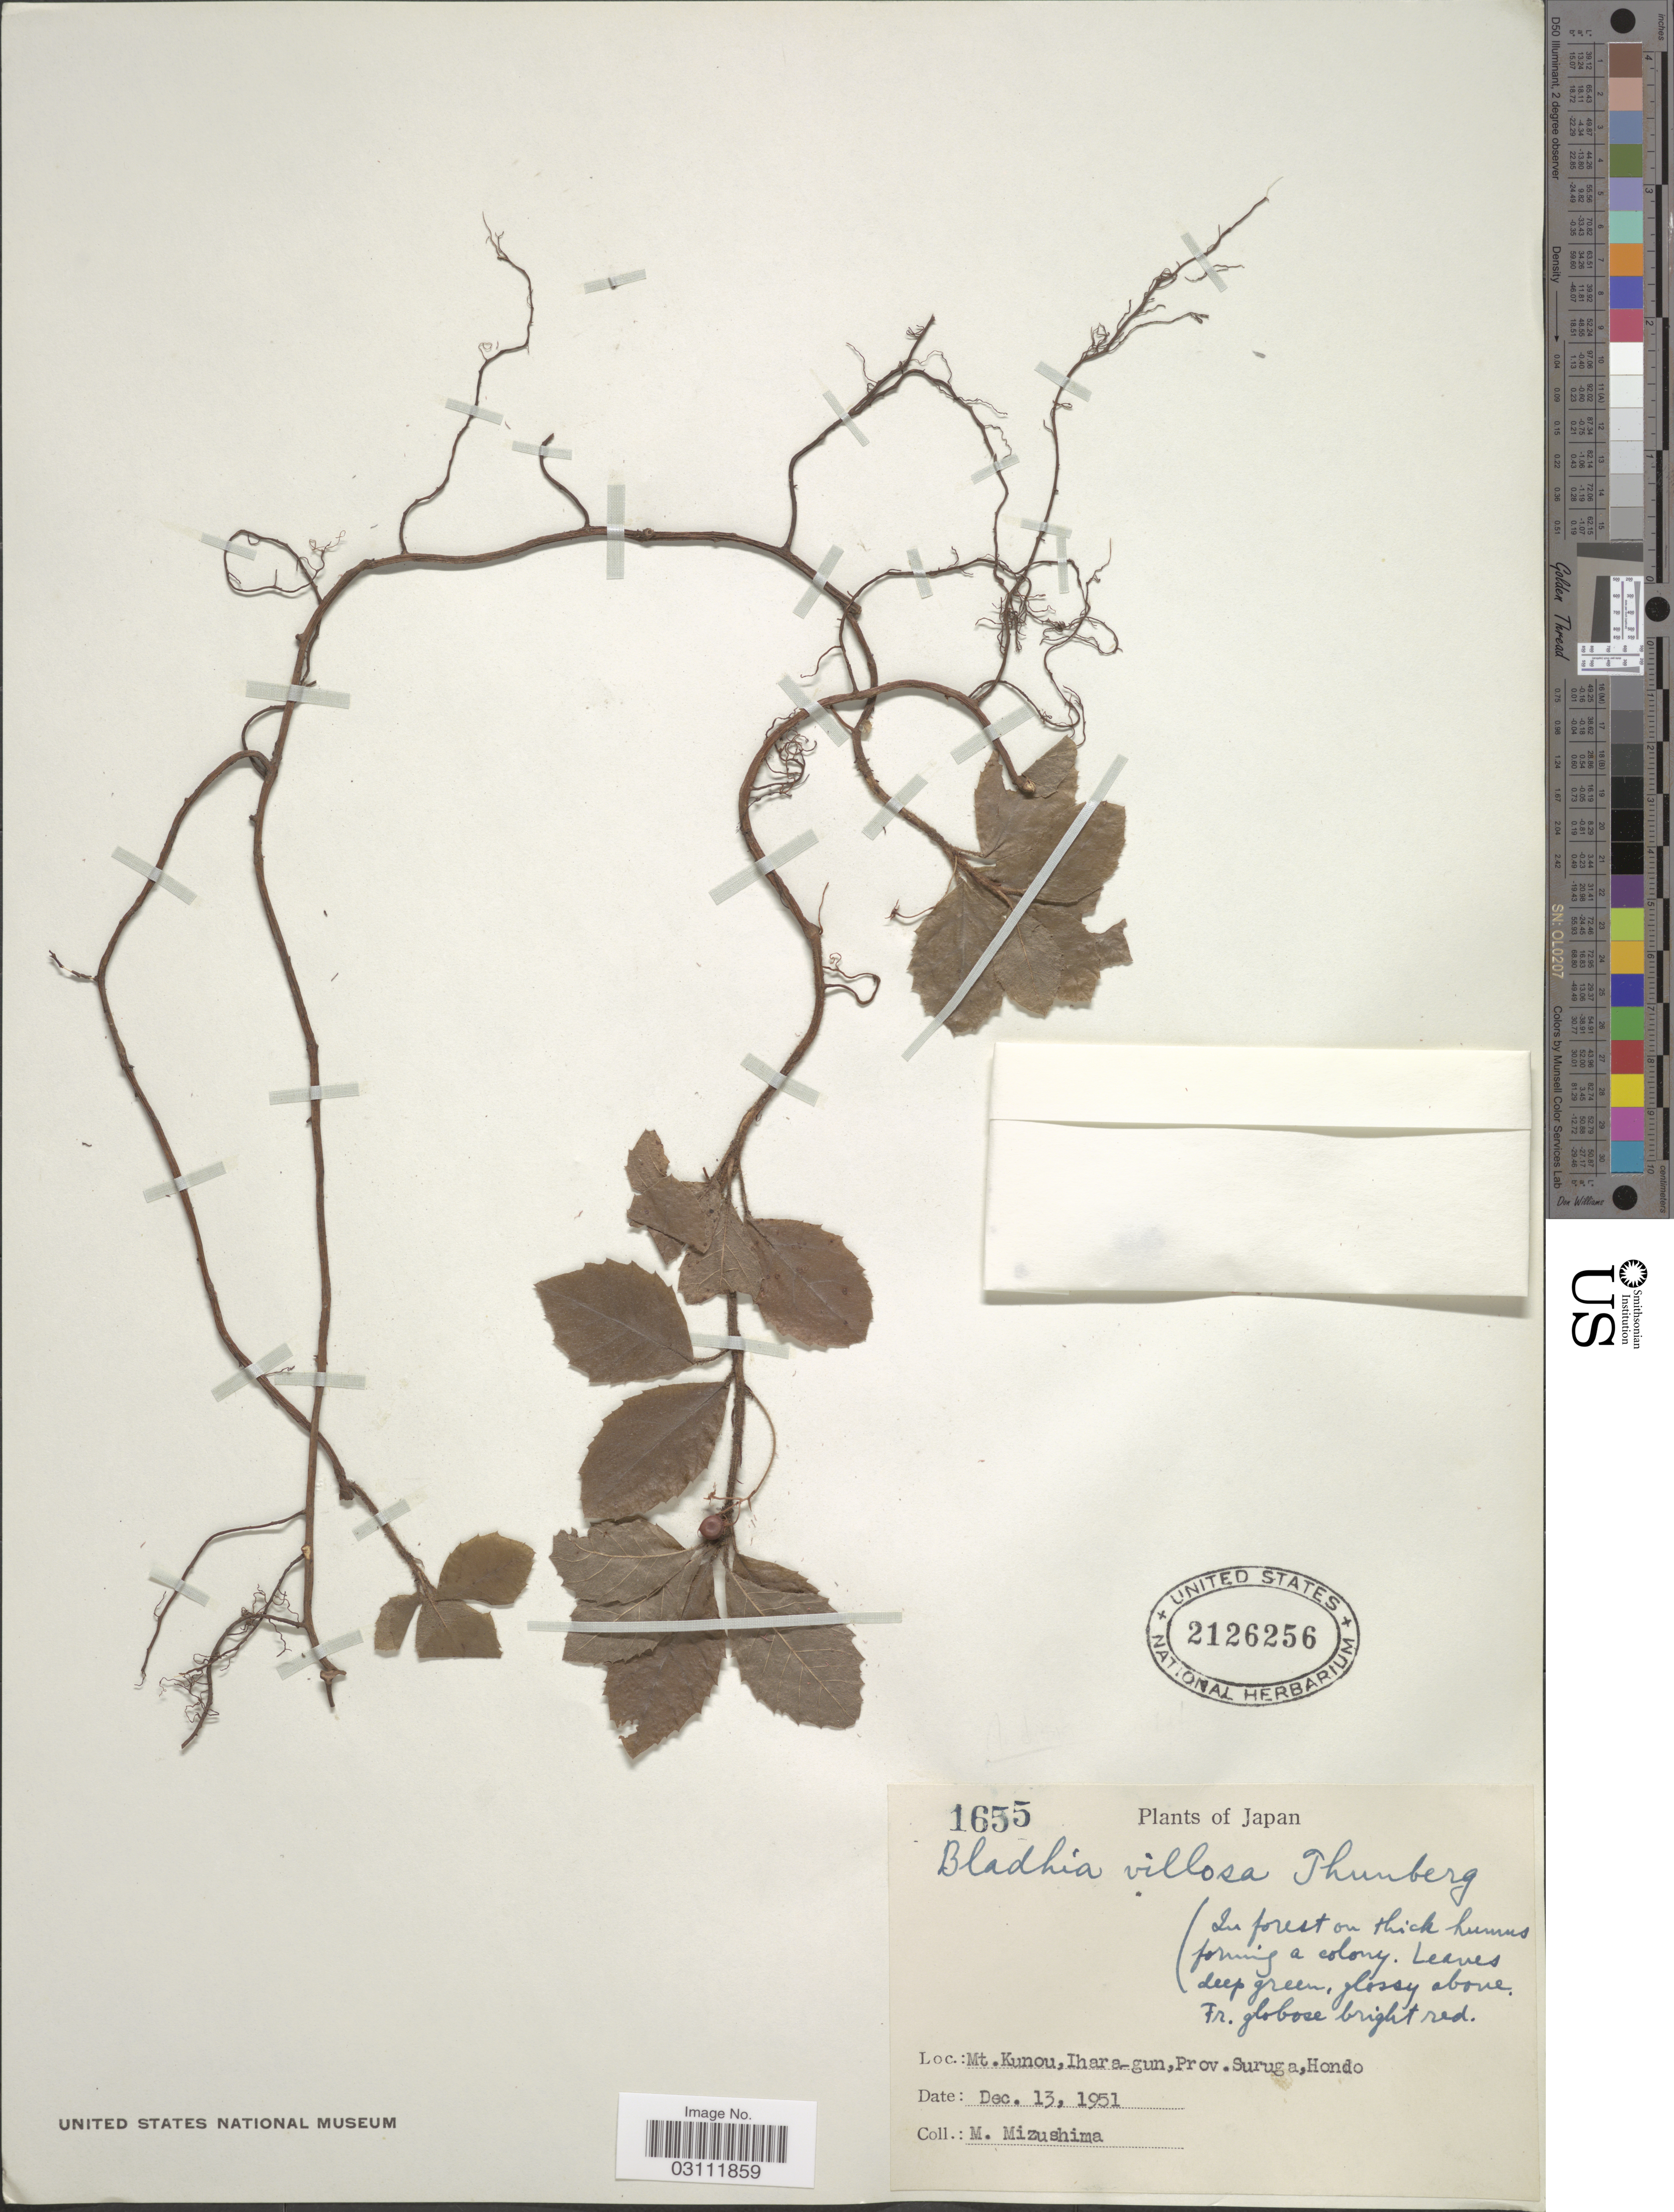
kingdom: Plantae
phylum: Tracheophyta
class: Magnoliopsida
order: Ericales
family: Primulaceae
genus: Ardisia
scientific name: Ardisia pusilla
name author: A. DC.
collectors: M. Mizushima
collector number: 1655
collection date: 1951-12-13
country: Japan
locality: Mt. Kunou, Ihara-gun, Prov. Suruga, Hondo.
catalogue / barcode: US 2126256